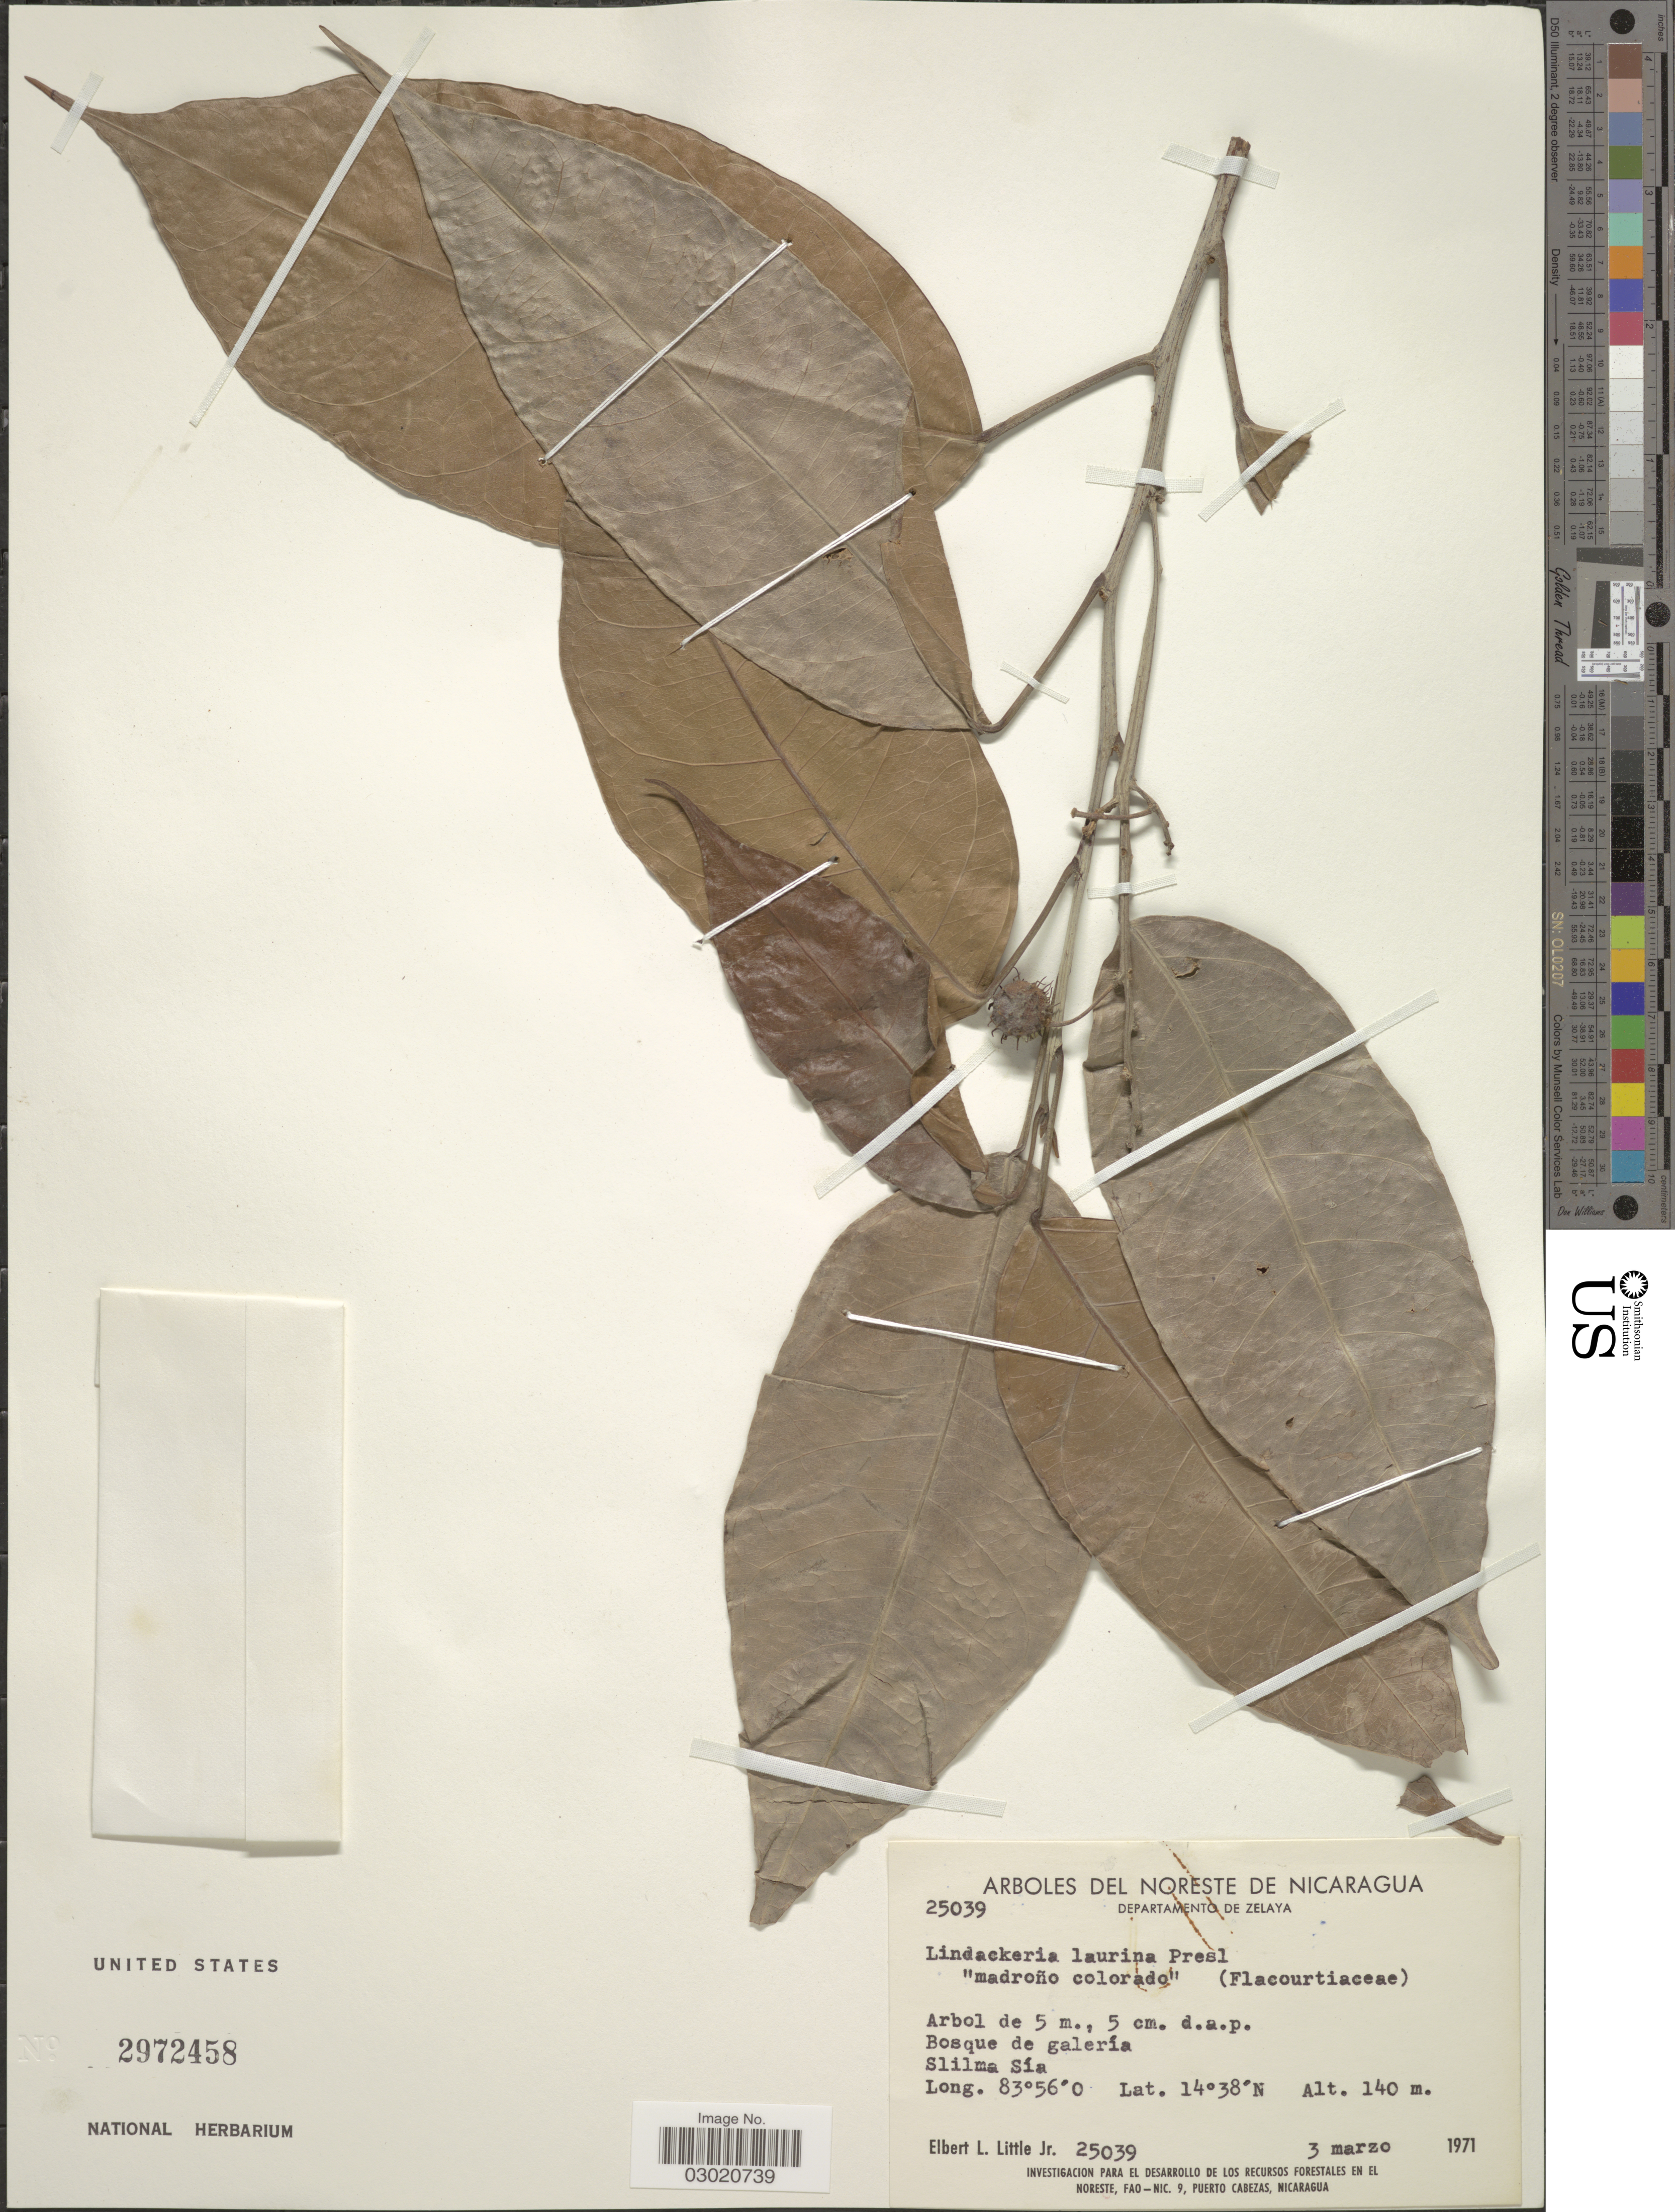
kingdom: Plantae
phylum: Tracheophyta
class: Magnoliopsida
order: Malpighiales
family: Achariaceae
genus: Lindackeria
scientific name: Lindackeria laurina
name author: C. Presl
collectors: E. L. Little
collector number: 25039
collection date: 1971-03-03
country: Nicaragua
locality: Departamento de Zelaya, Slilma Sía.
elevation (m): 140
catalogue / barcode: US 2972458